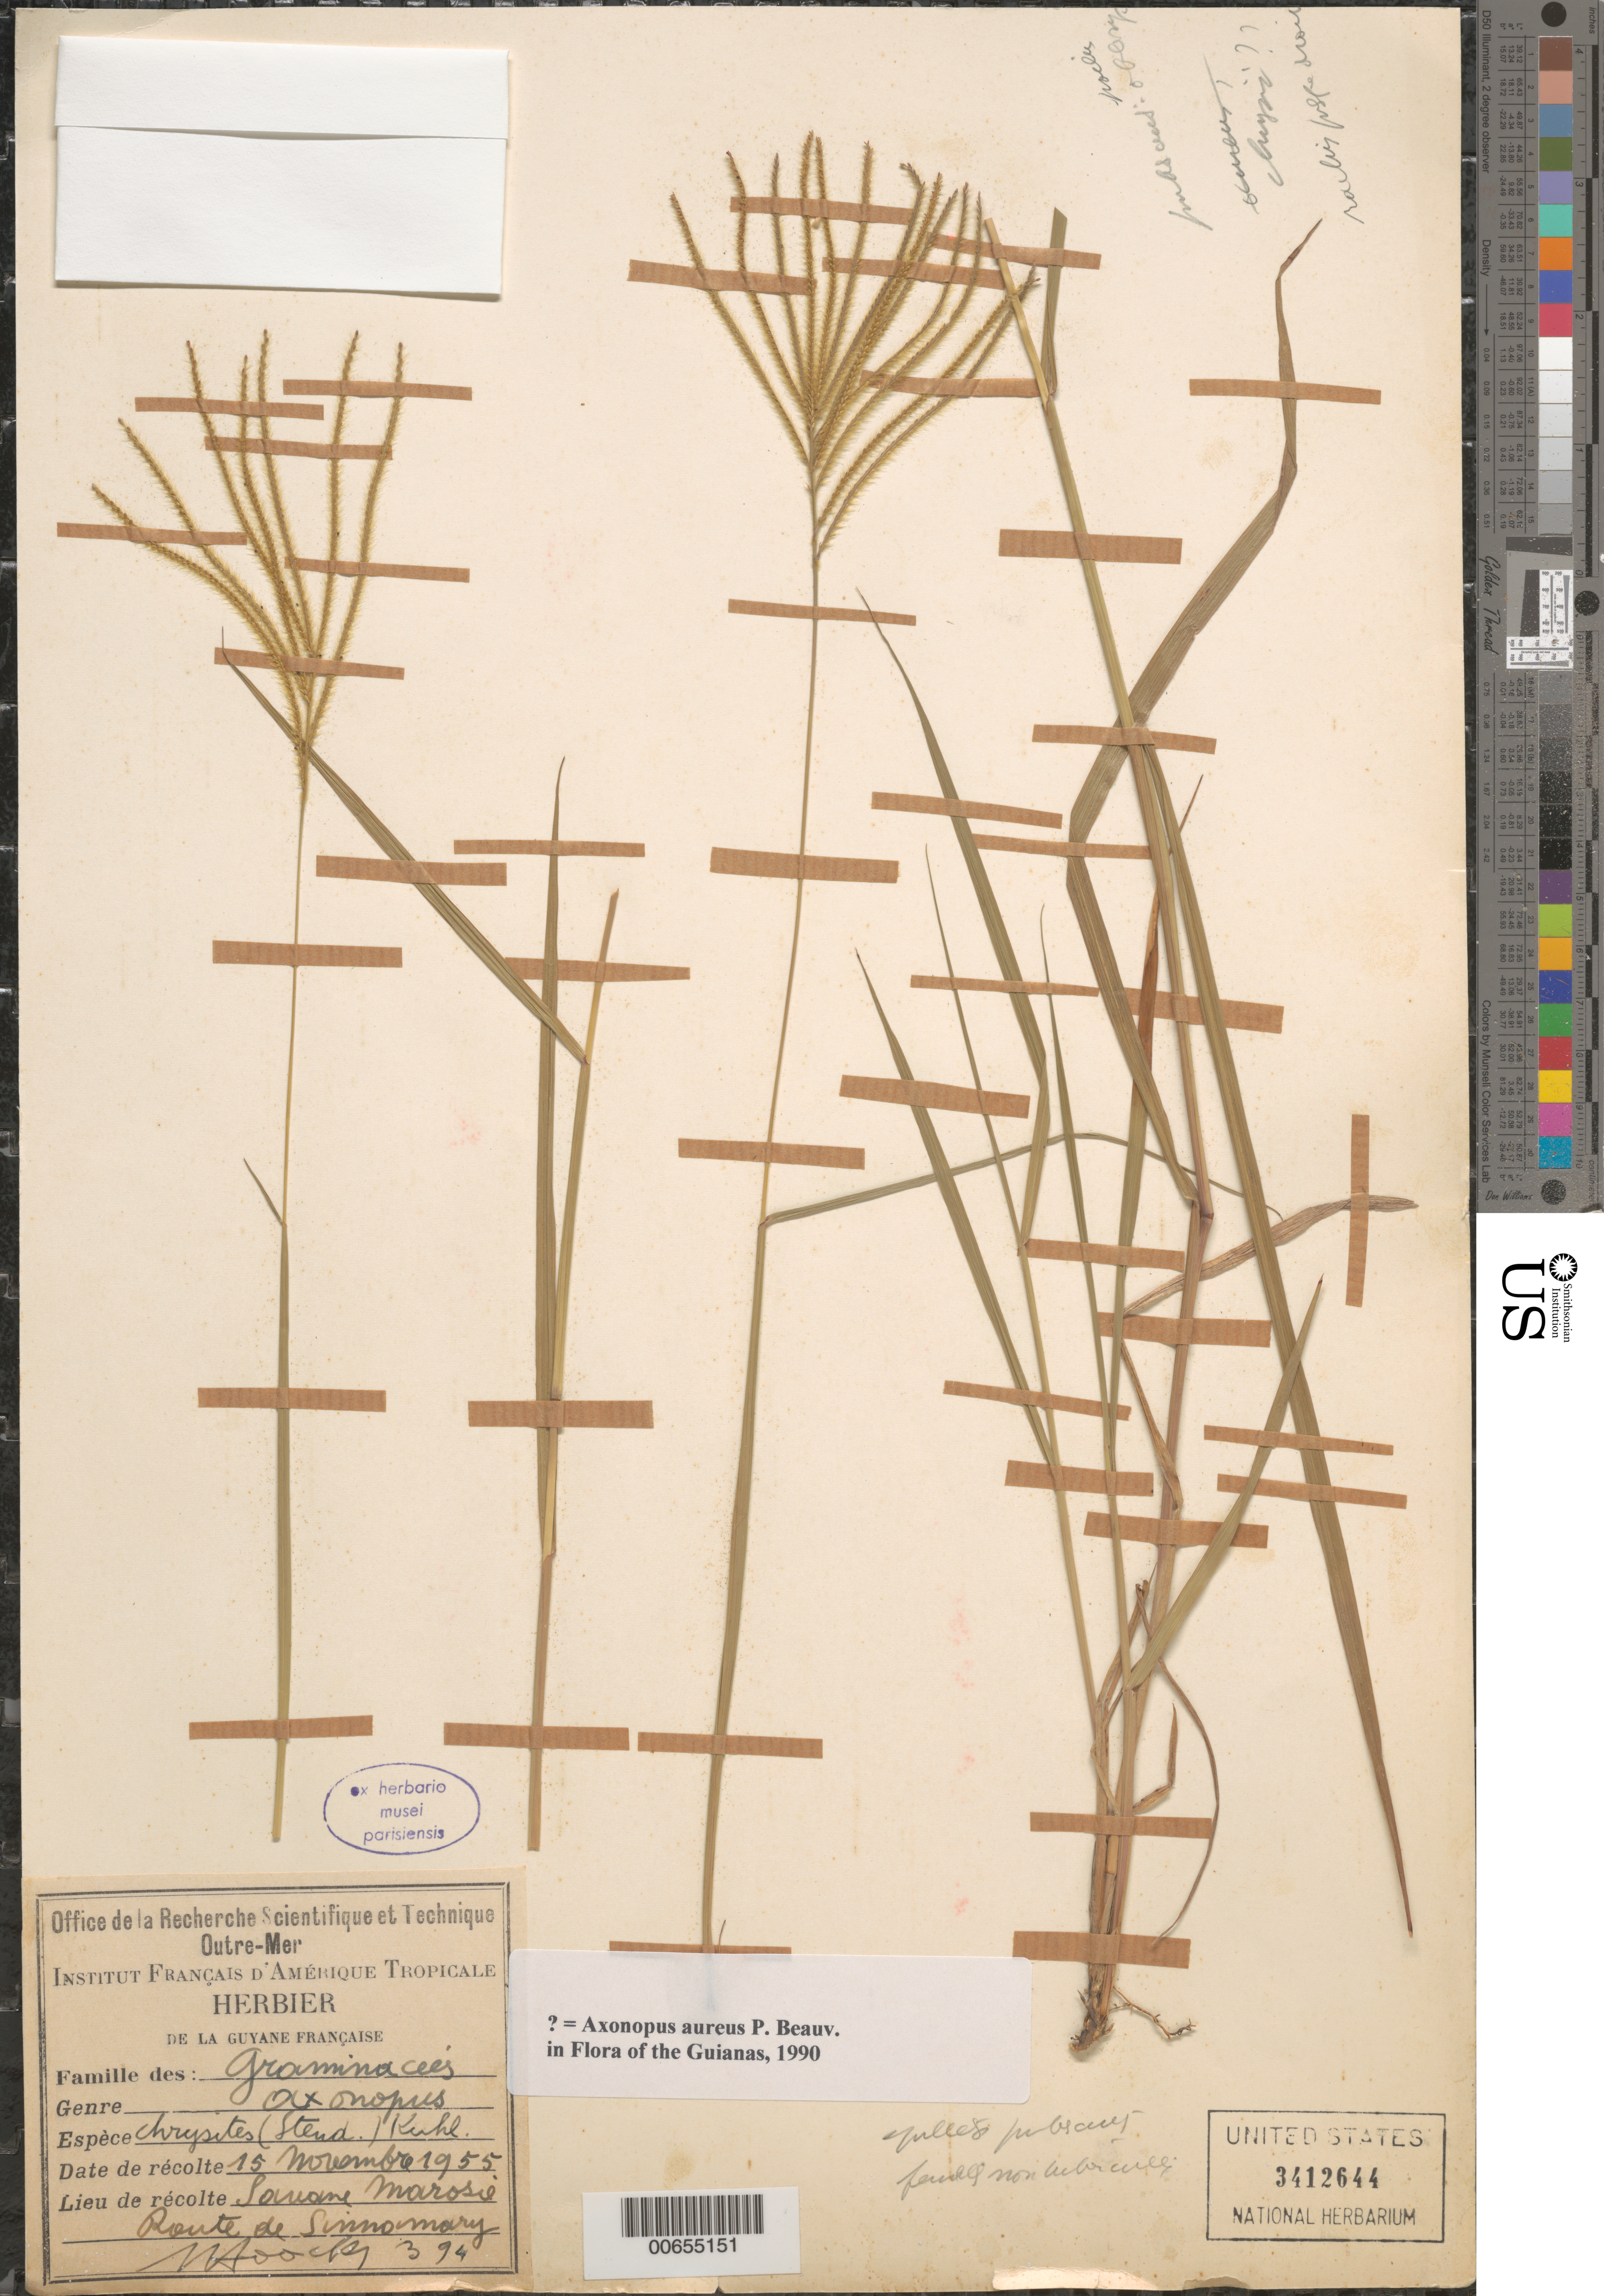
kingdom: Plantae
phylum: Tracheophyta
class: Liliopsida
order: Poales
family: Poaceae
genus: Axonopus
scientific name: Axonopus chrysites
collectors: J. Hoock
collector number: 394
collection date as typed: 15-Nov-55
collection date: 1955-11-15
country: French Guiana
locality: Savane Marosie, Route de Sinnamary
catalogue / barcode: US 3412644